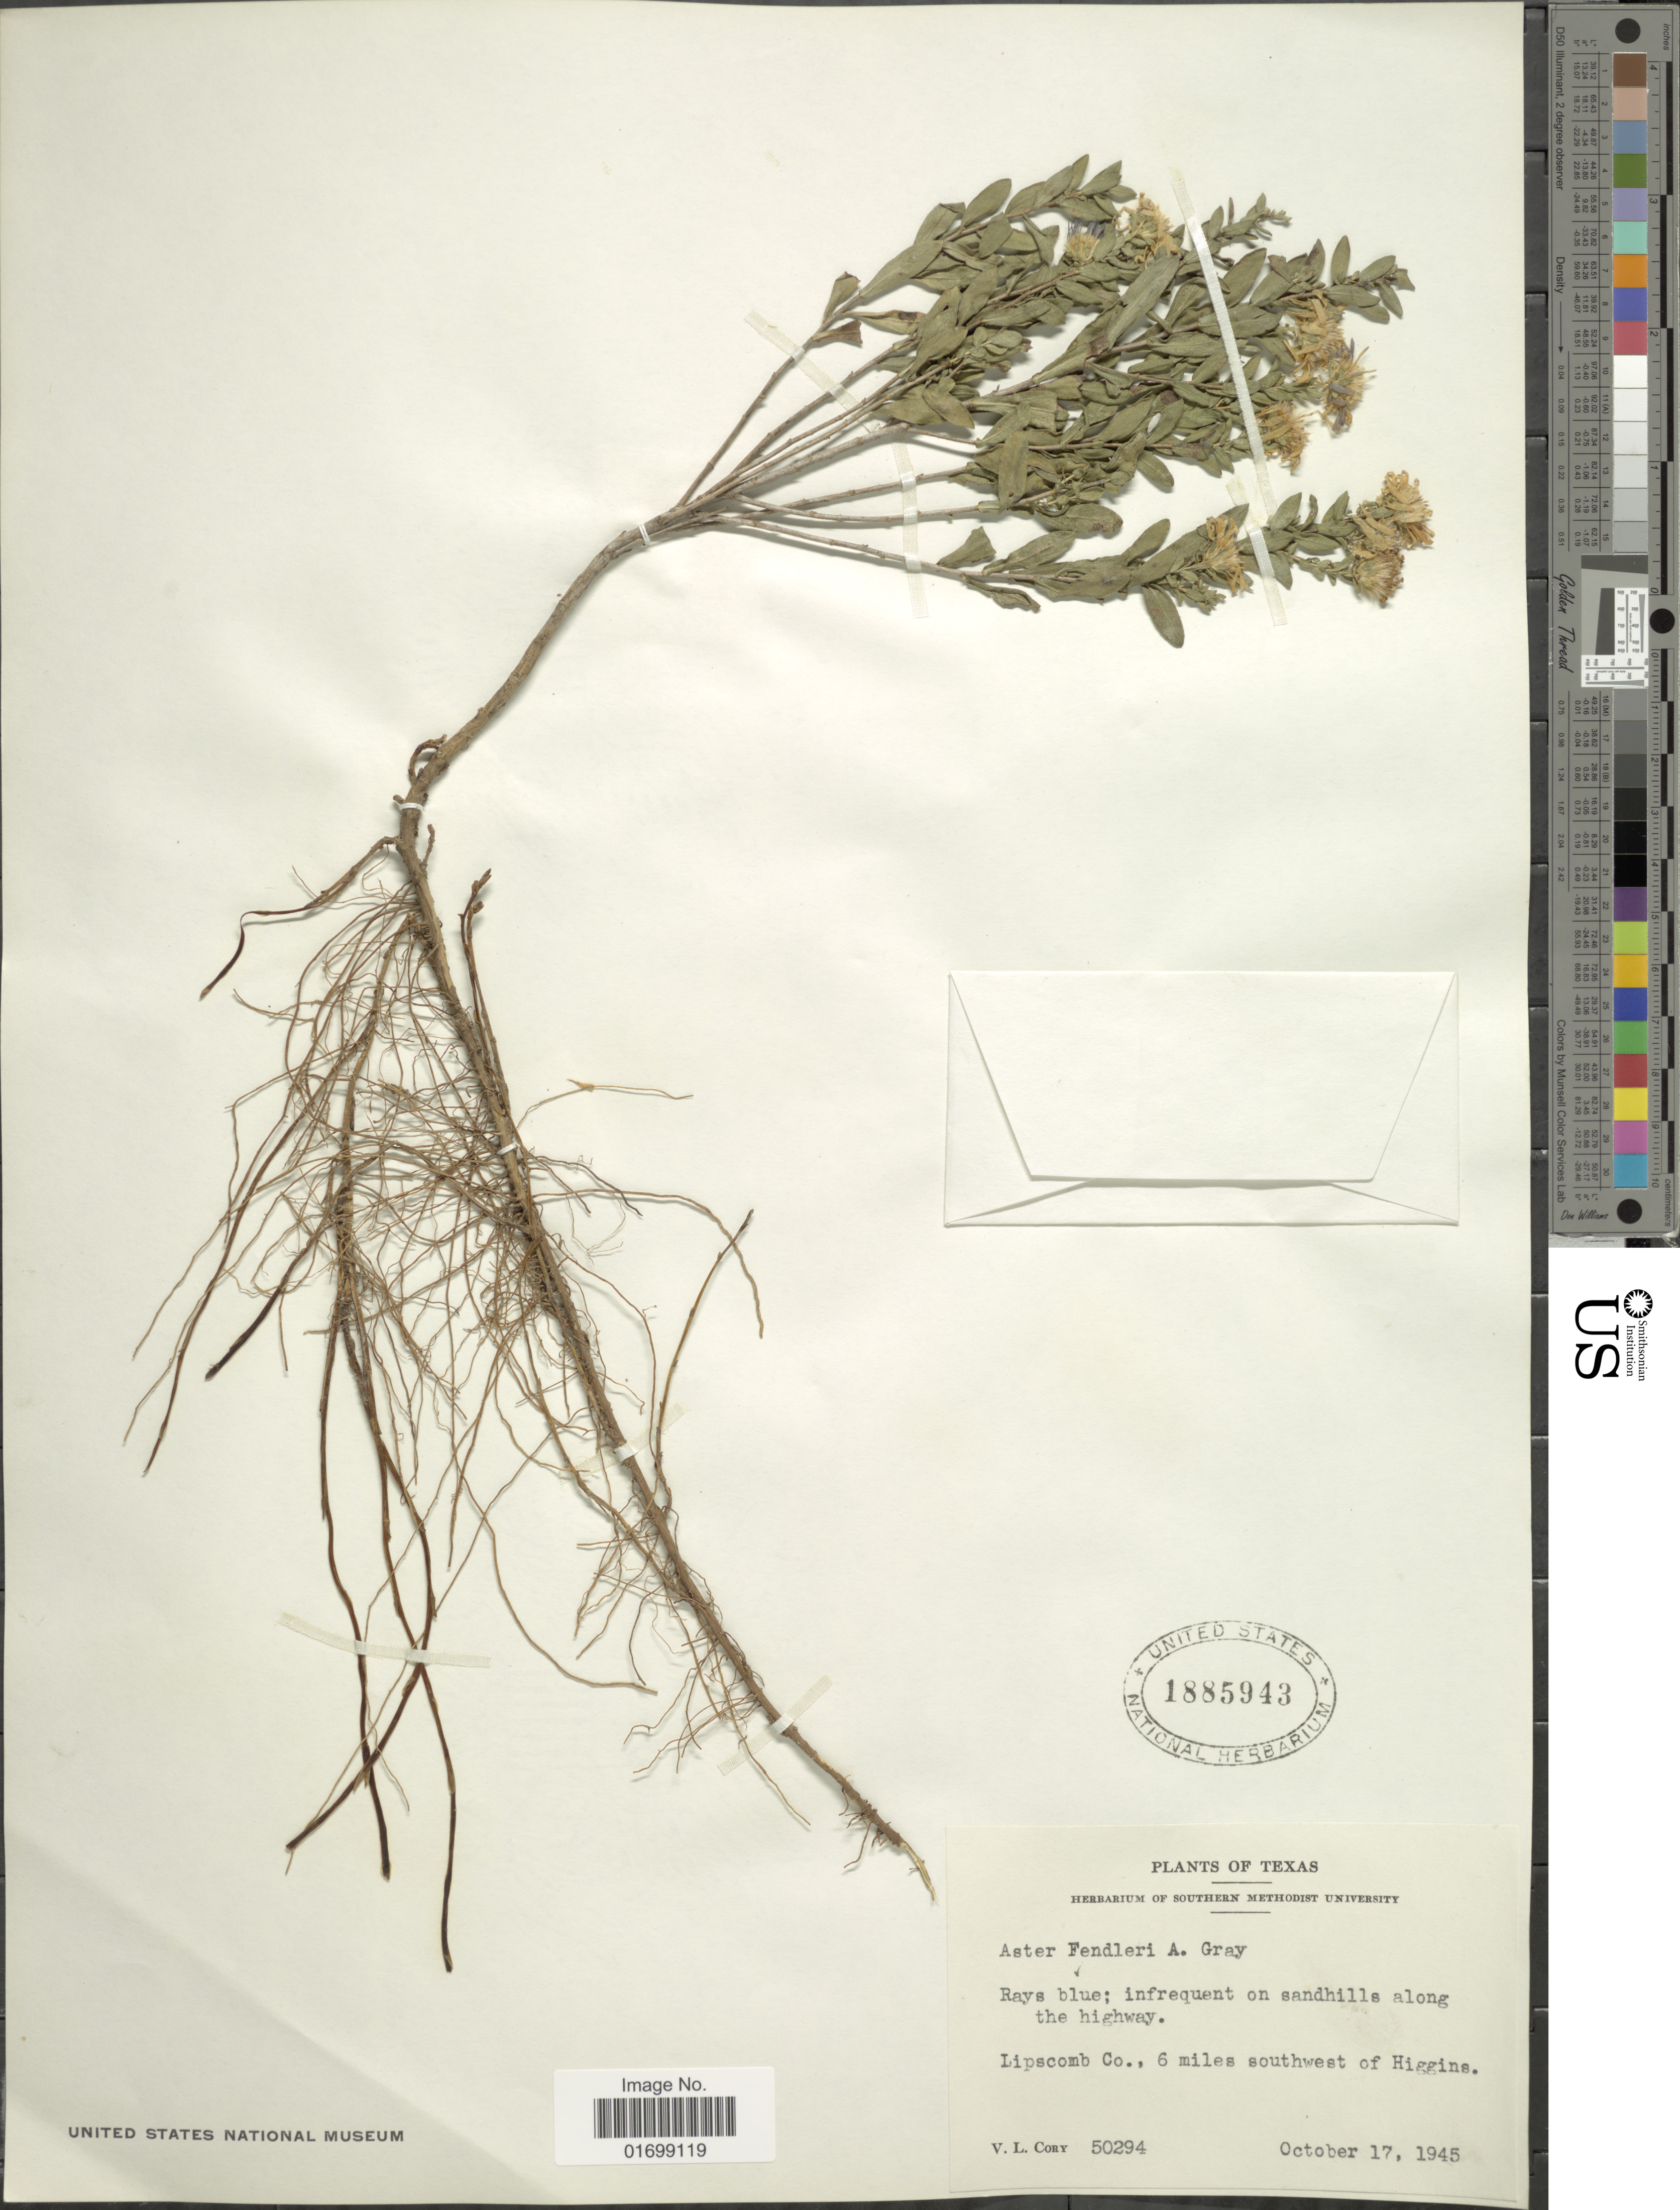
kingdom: Plantae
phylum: Tracheophyta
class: Magnoliopsida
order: Asterales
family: Asteraceae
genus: Symphyotrichum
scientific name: Symphyotrichum fendleri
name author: (A. Gray) G.L. Nesom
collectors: V. Cory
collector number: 50294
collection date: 1945-10-17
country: United States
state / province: Texas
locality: Infrequent on sandhills along the highway, Lipscomb Co., 6 miles southwest of Higgins.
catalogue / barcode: US 1885943